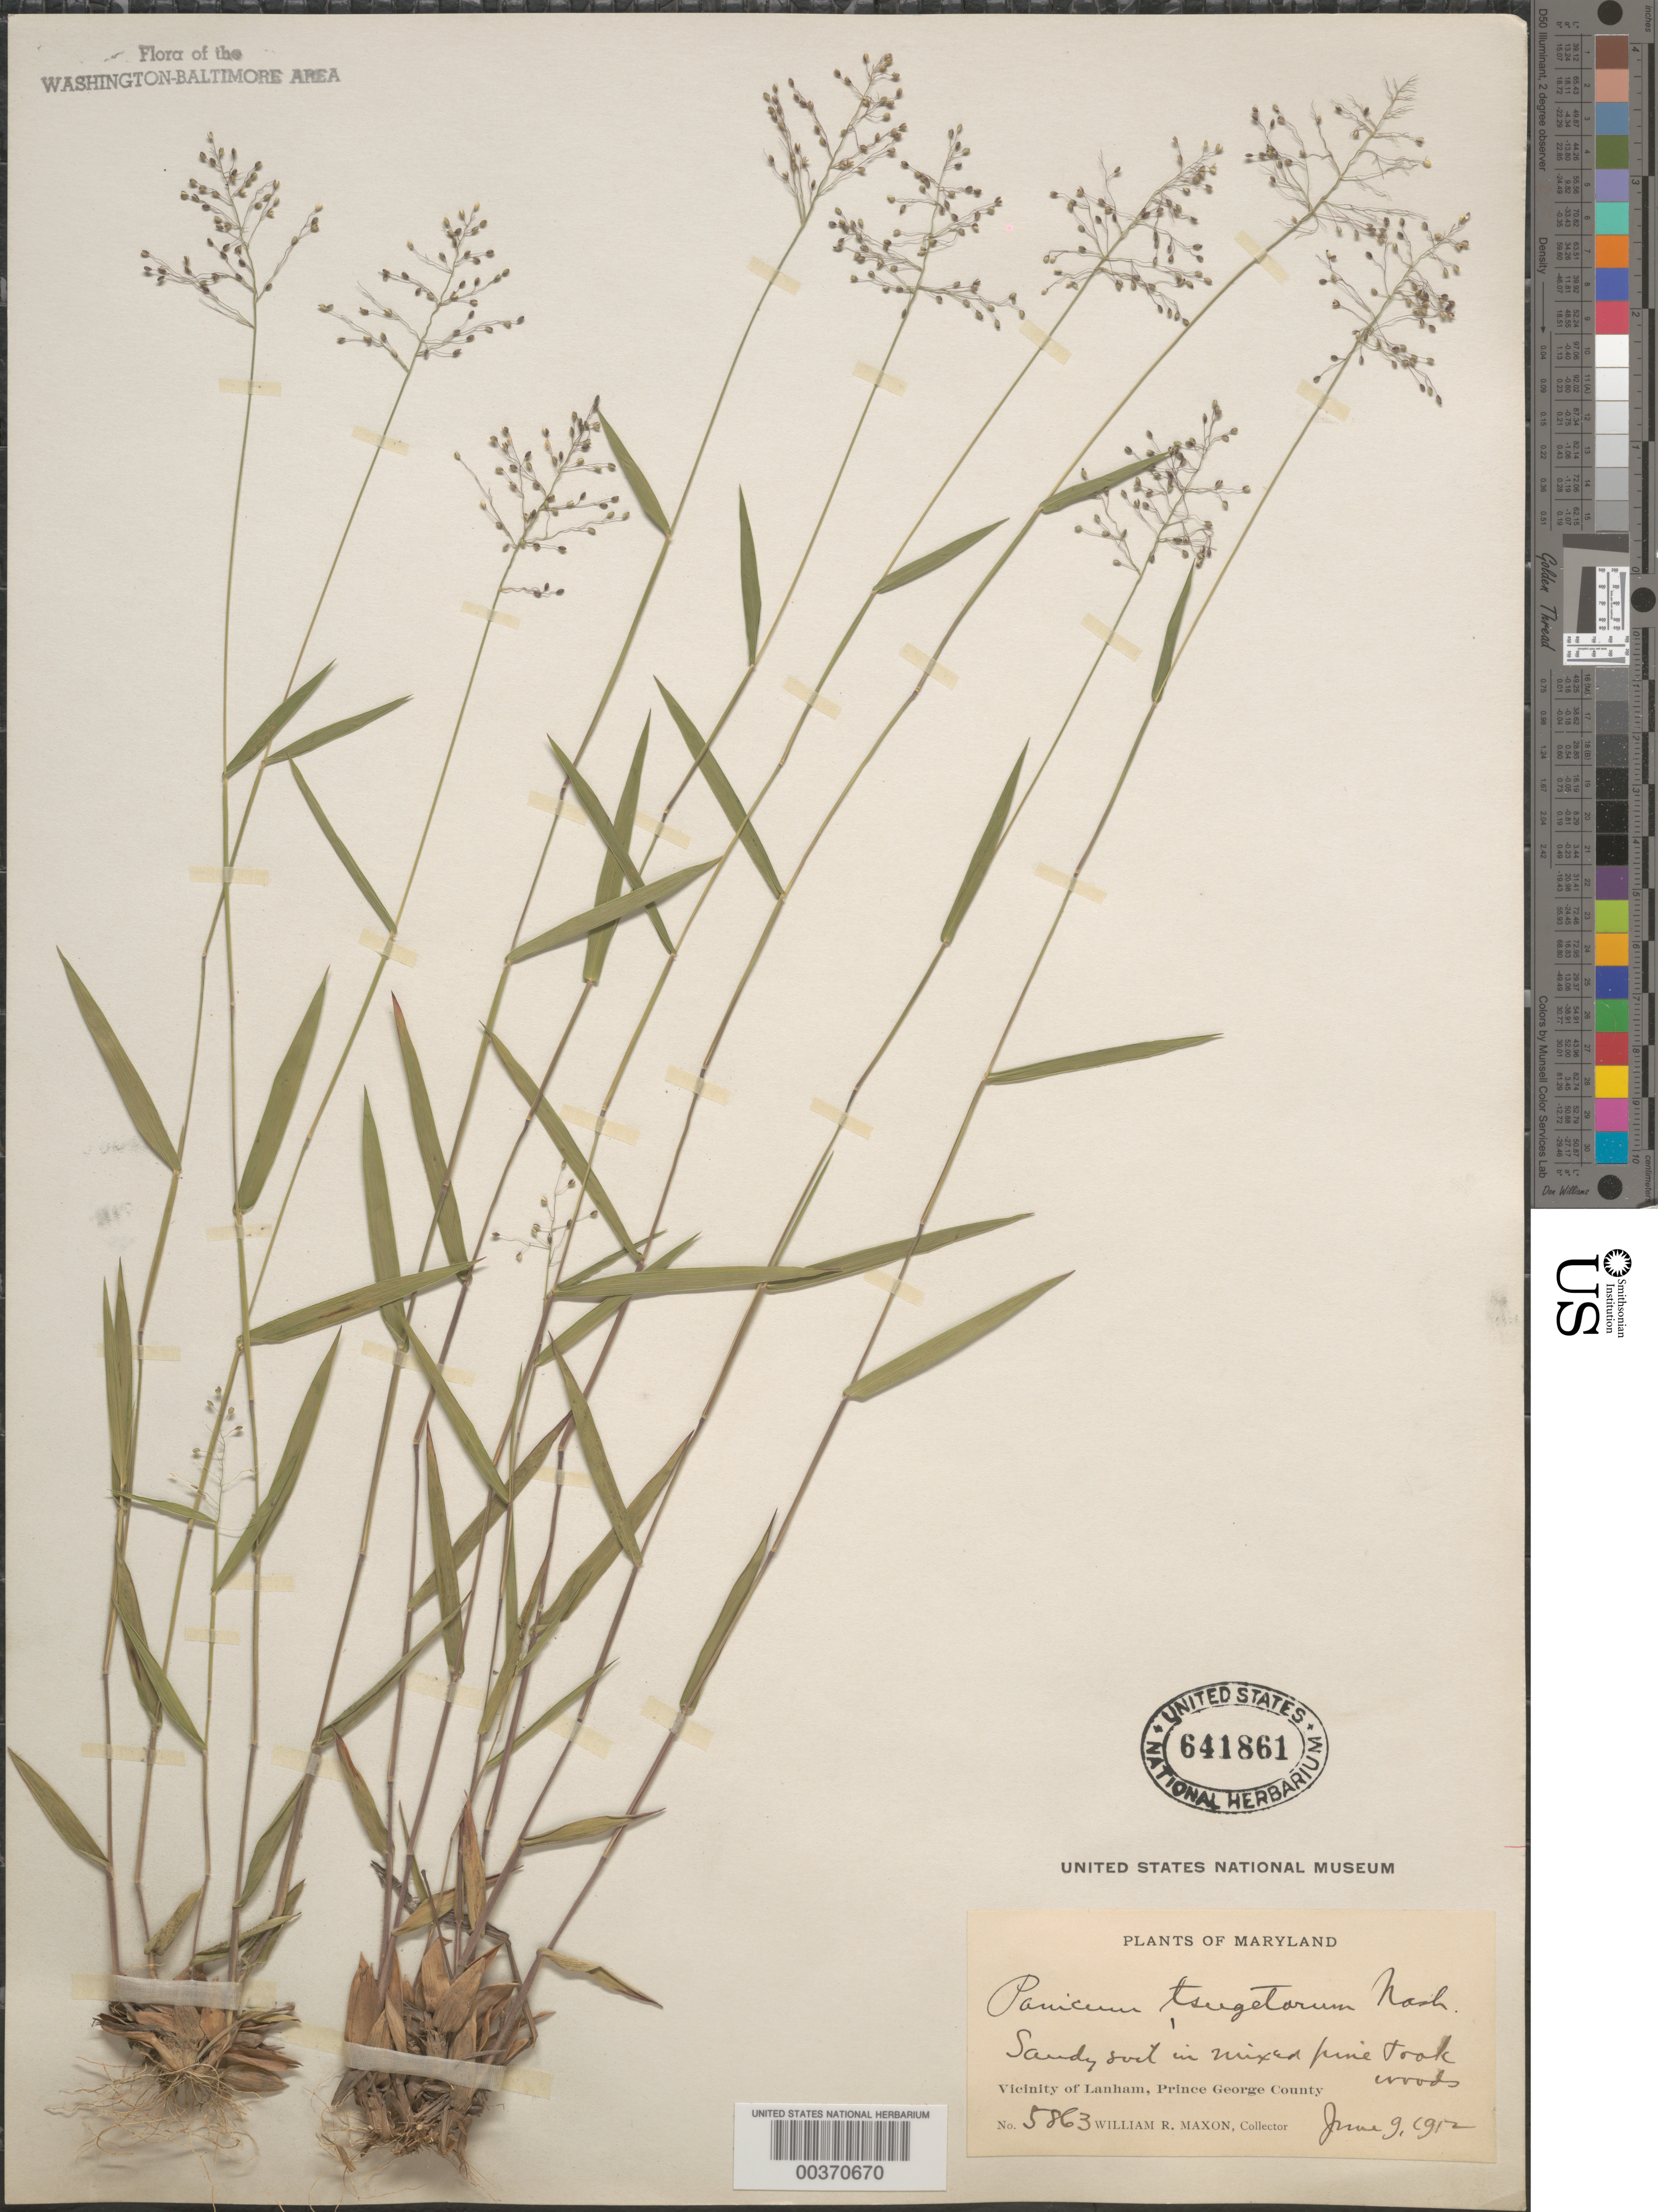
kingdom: Plantae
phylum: Tracheophyta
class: Liliopsida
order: Poales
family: Poaceae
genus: Dichanthelium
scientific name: Dichanthelium sabulorum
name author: (Lam.) Gould & C.A. Clark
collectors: W. R. Maxon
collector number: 5863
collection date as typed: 09 Jun 1912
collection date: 1912-06-09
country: United States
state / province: Maryland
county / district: Prince George's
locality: Lanham vicinity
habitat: Sandy soil in mixed pine woods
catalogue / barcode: US 641861